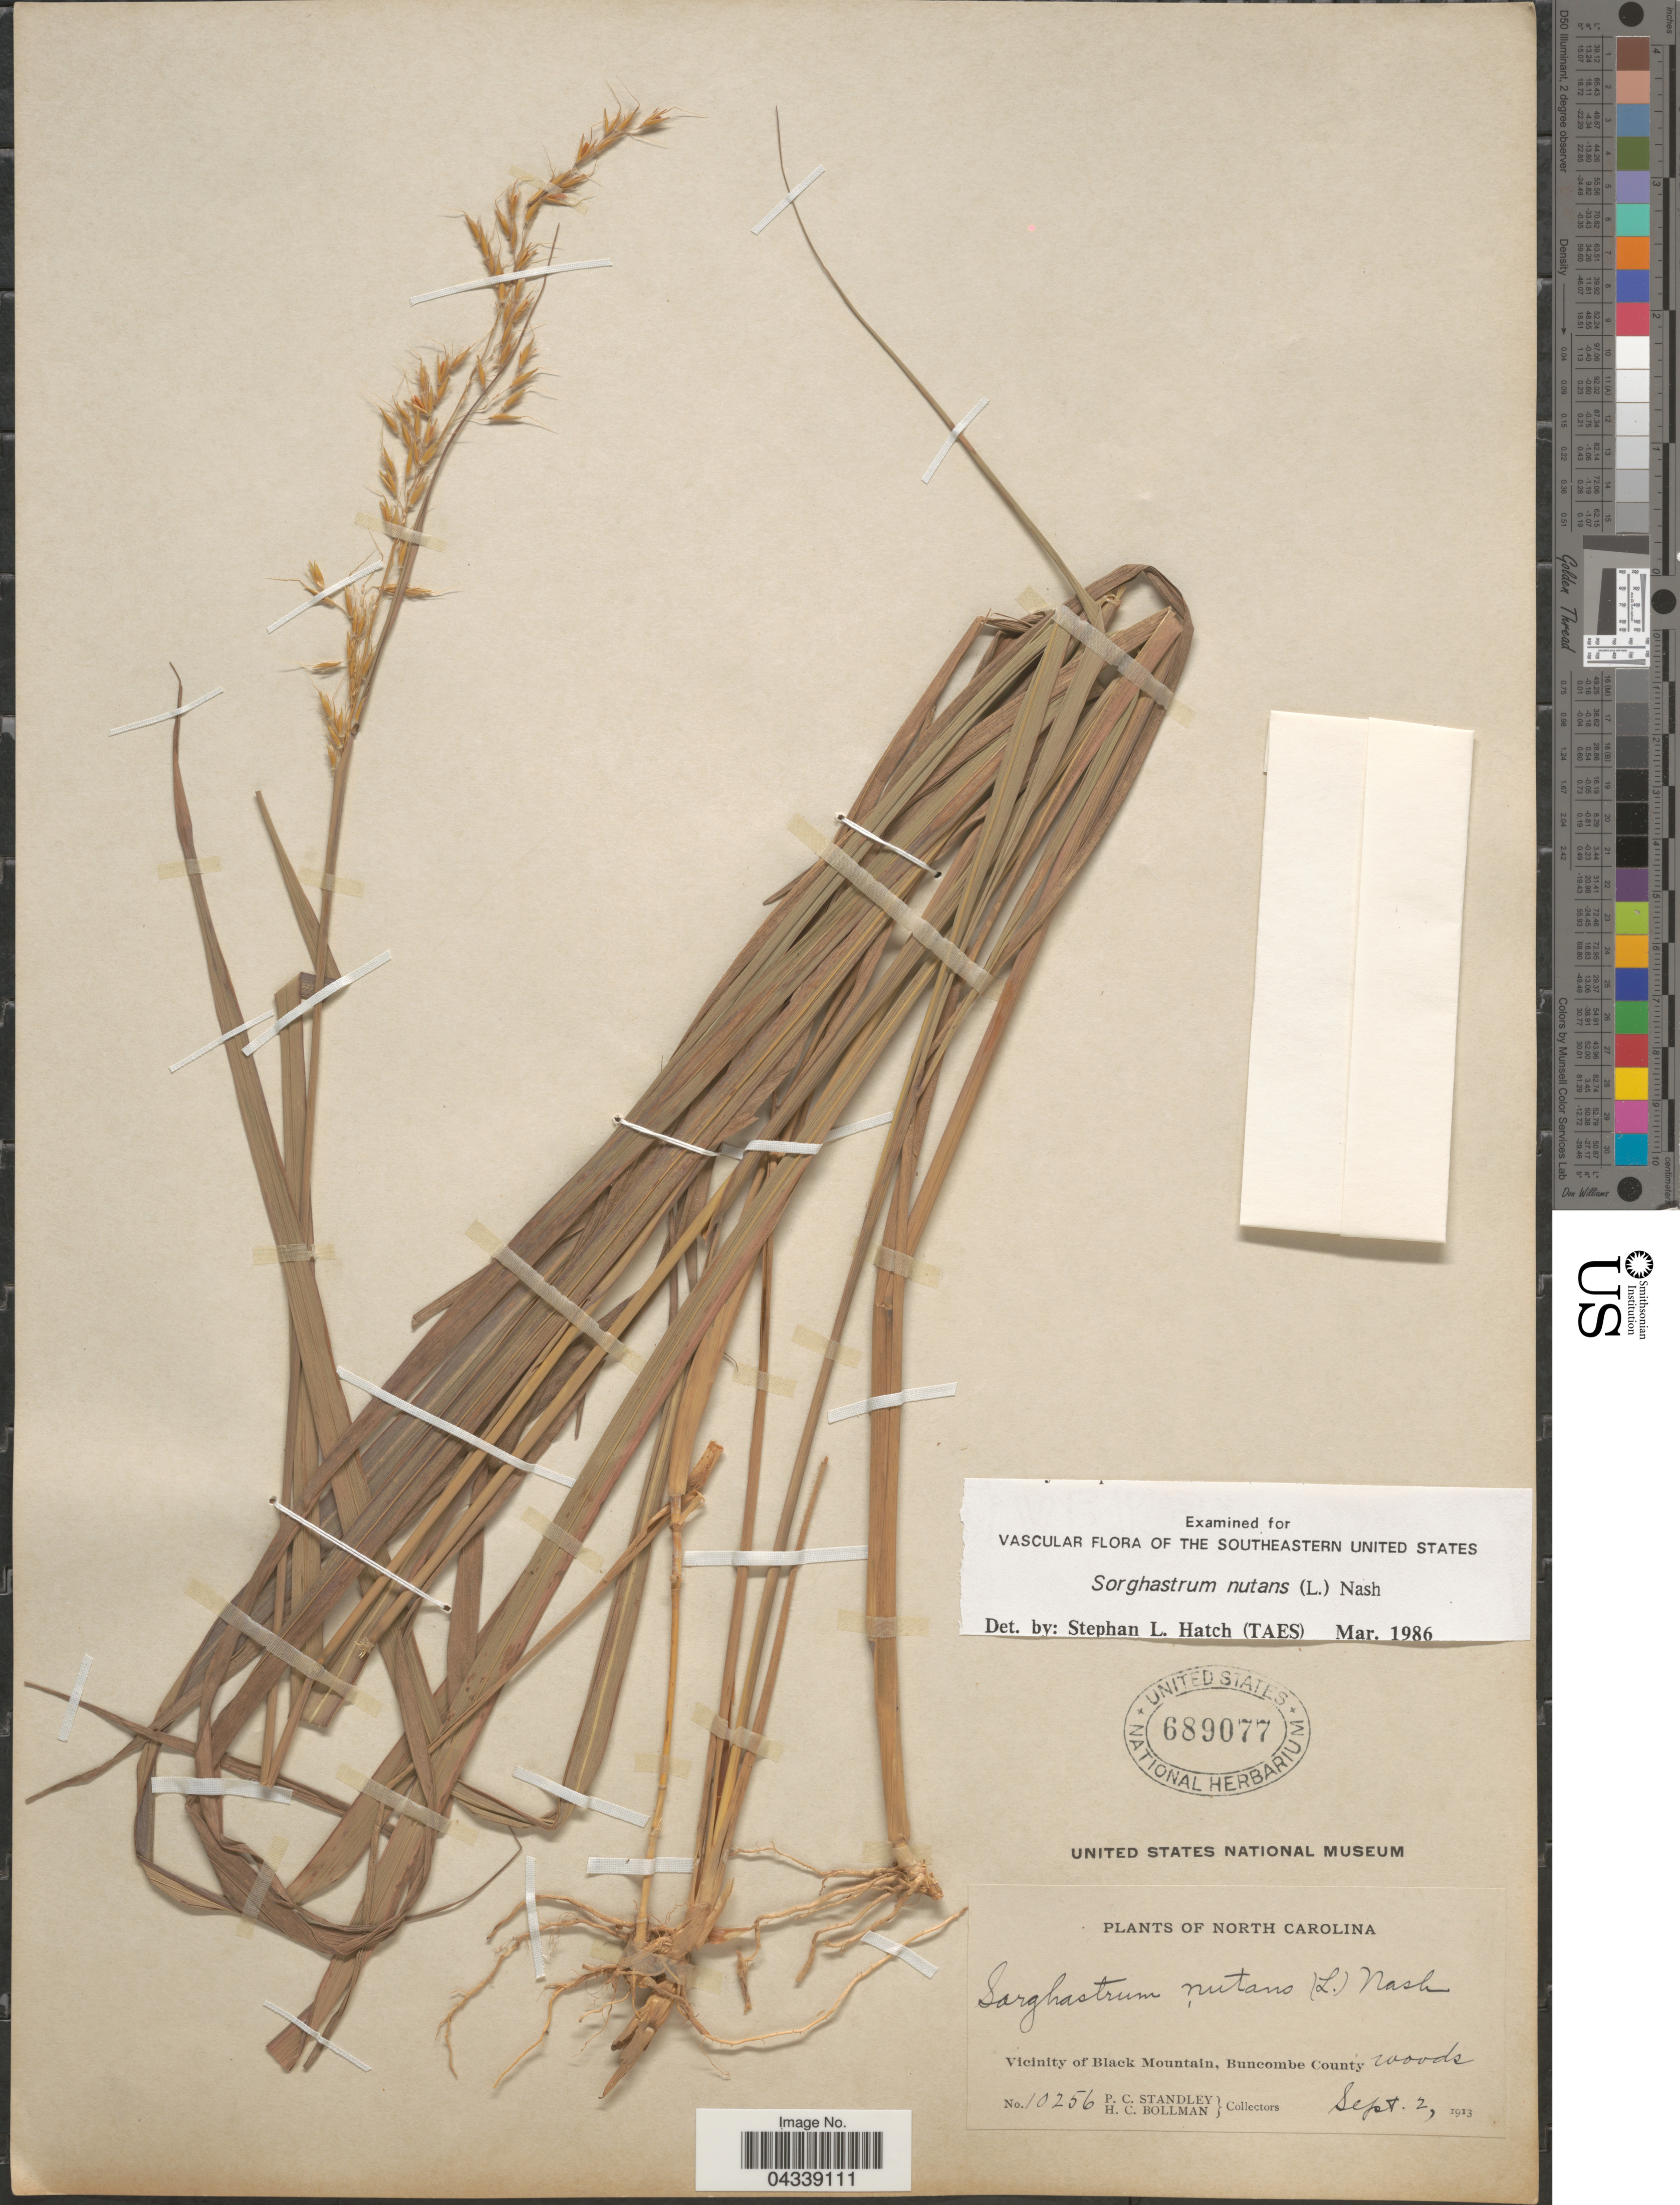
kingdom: Plantae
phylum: Tracheophyta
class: Liliopsida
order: Poales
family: Poaceae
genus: Sorghastrum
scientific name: Sorghastrum nutans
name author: (L.) Nash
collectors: P. C. Standley & H. C. Bollman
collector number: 10256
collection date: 1913-09-02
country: United States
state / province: North Carolina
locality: Vicinity of Black Mountain, Buncombe County woods.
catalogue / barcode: US 689077